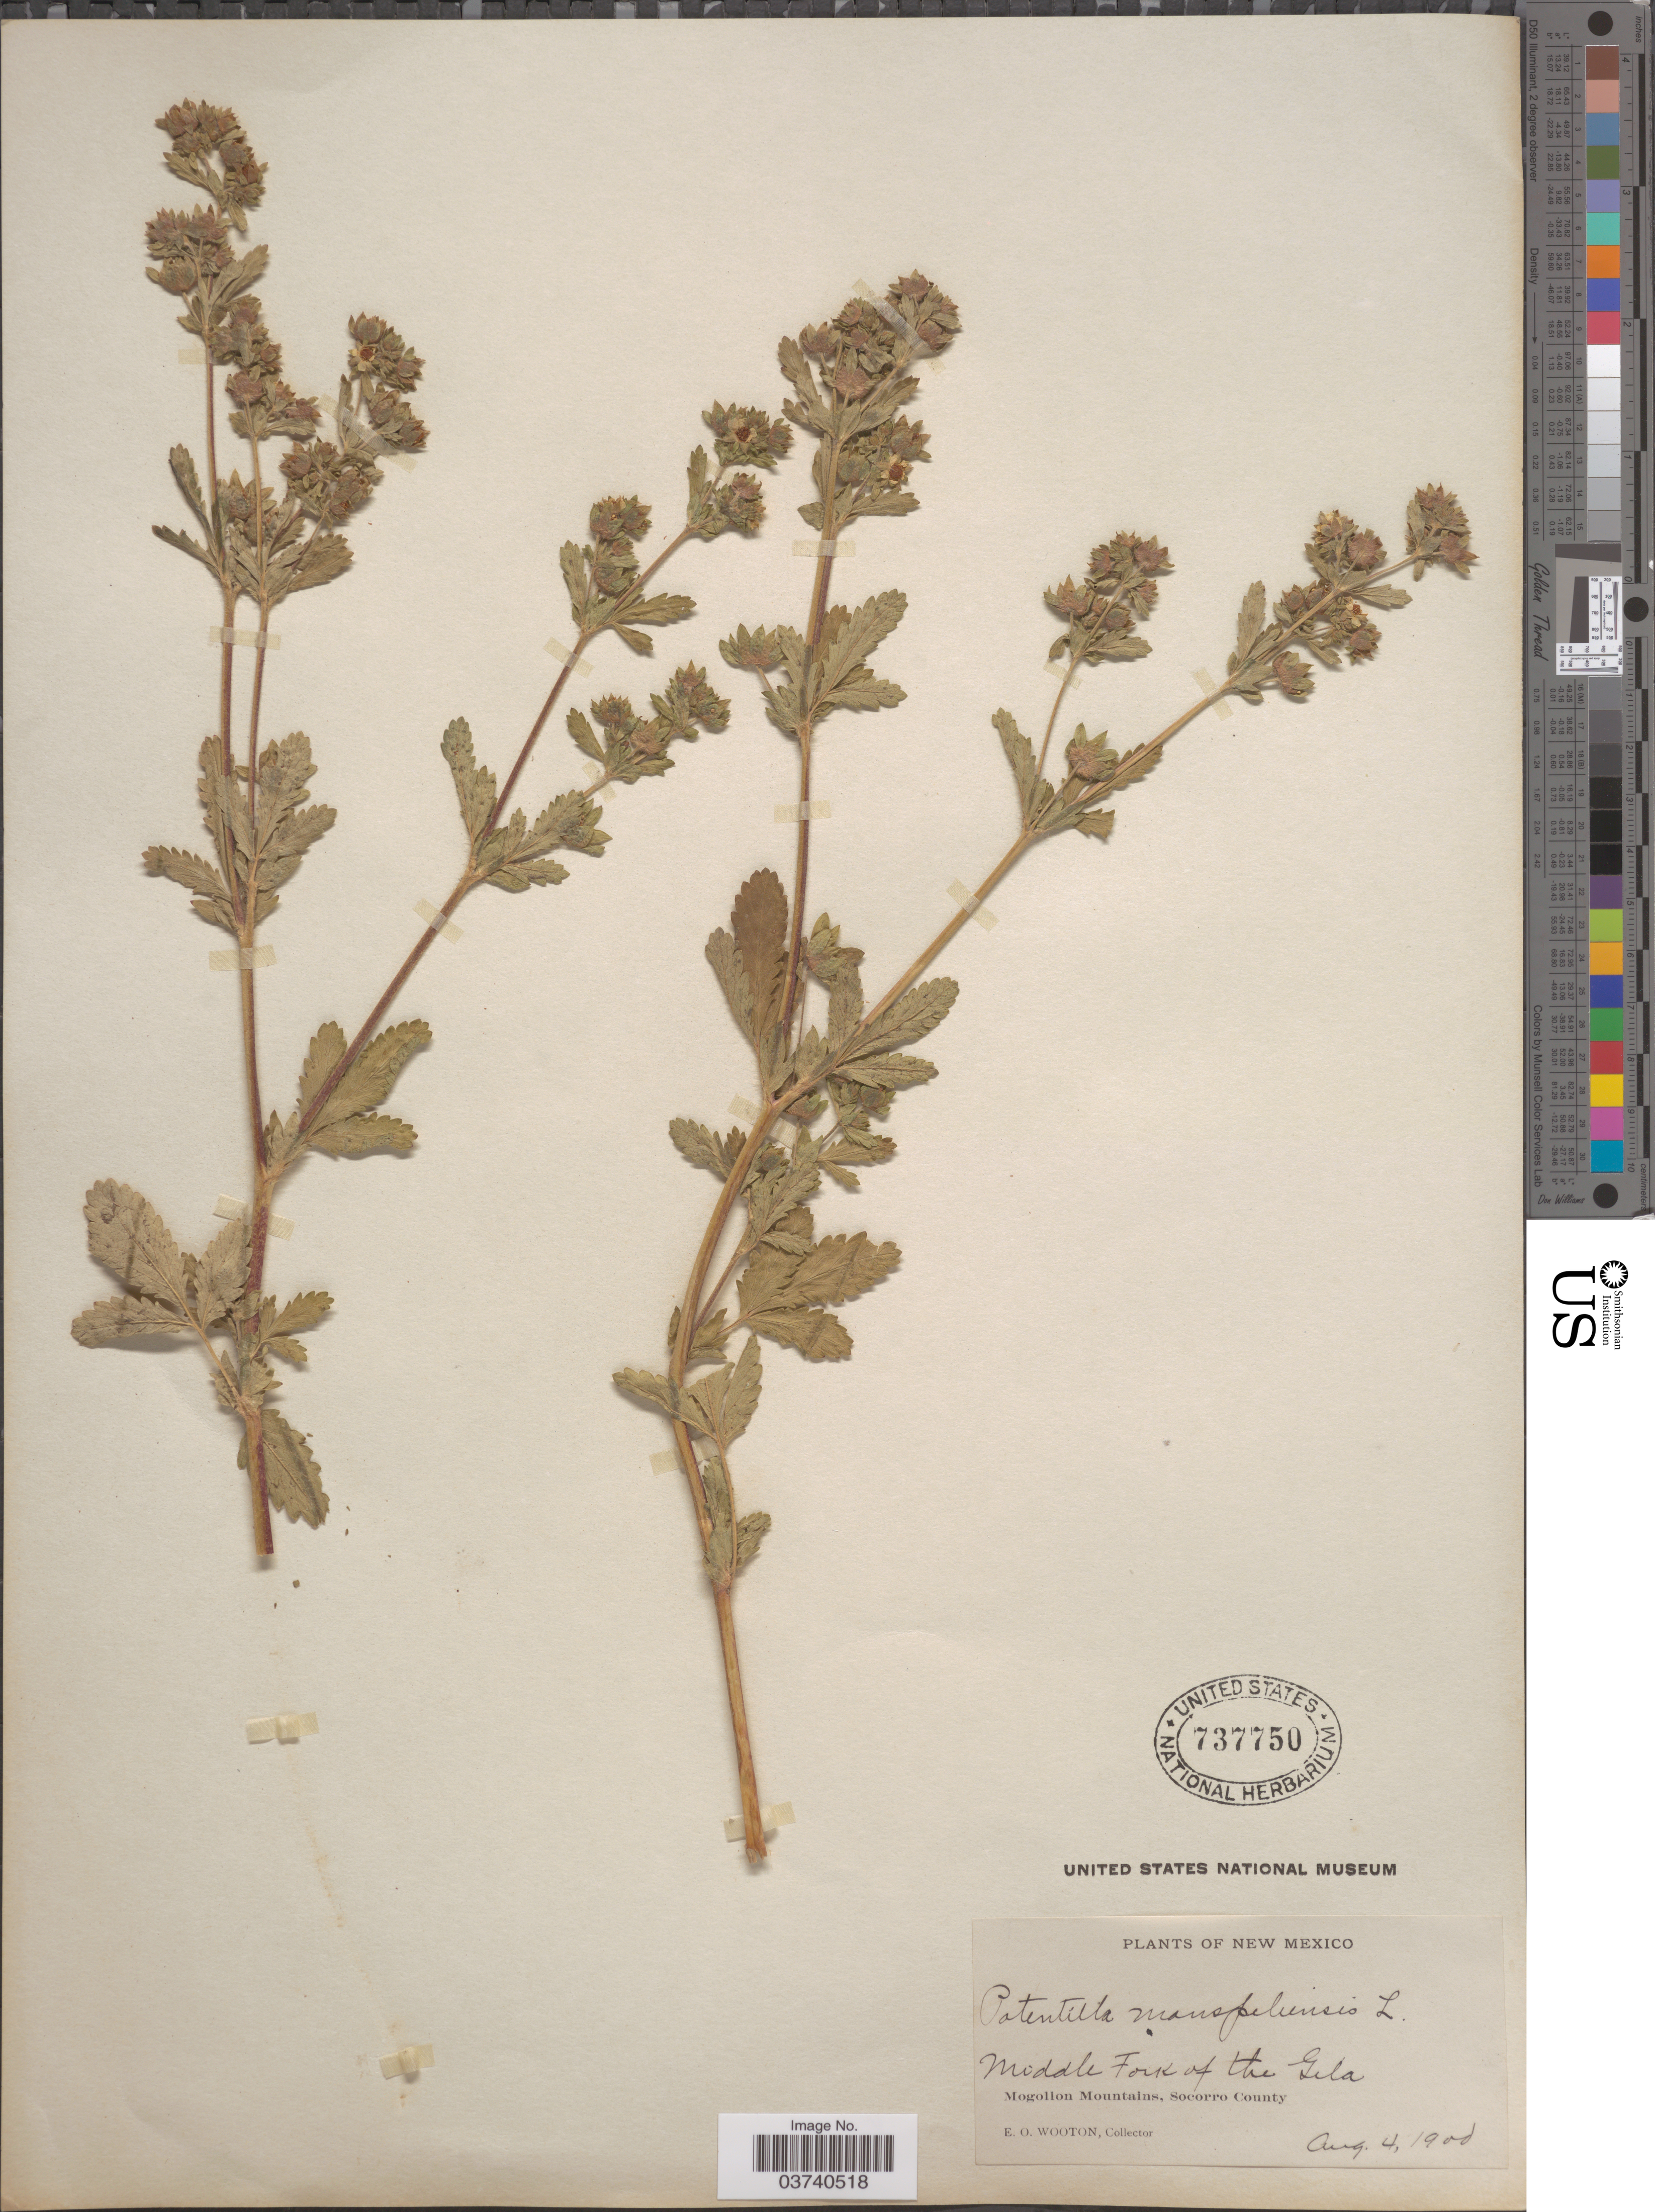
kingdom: Plantae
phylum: Tracheophyta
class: Magnoliopsida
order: Rosales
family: Rosaceae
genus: Potentilla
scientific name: Potentilla norvegica subsp. monspeliensis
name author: (L.) Asch. & Graebn.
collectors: E. O. Wooton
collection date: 1900-08-04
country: United States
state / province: New Mexico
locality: Middle Fork of the Gila. Mogollon Mountains, Socorro County.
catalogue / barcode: US 737750